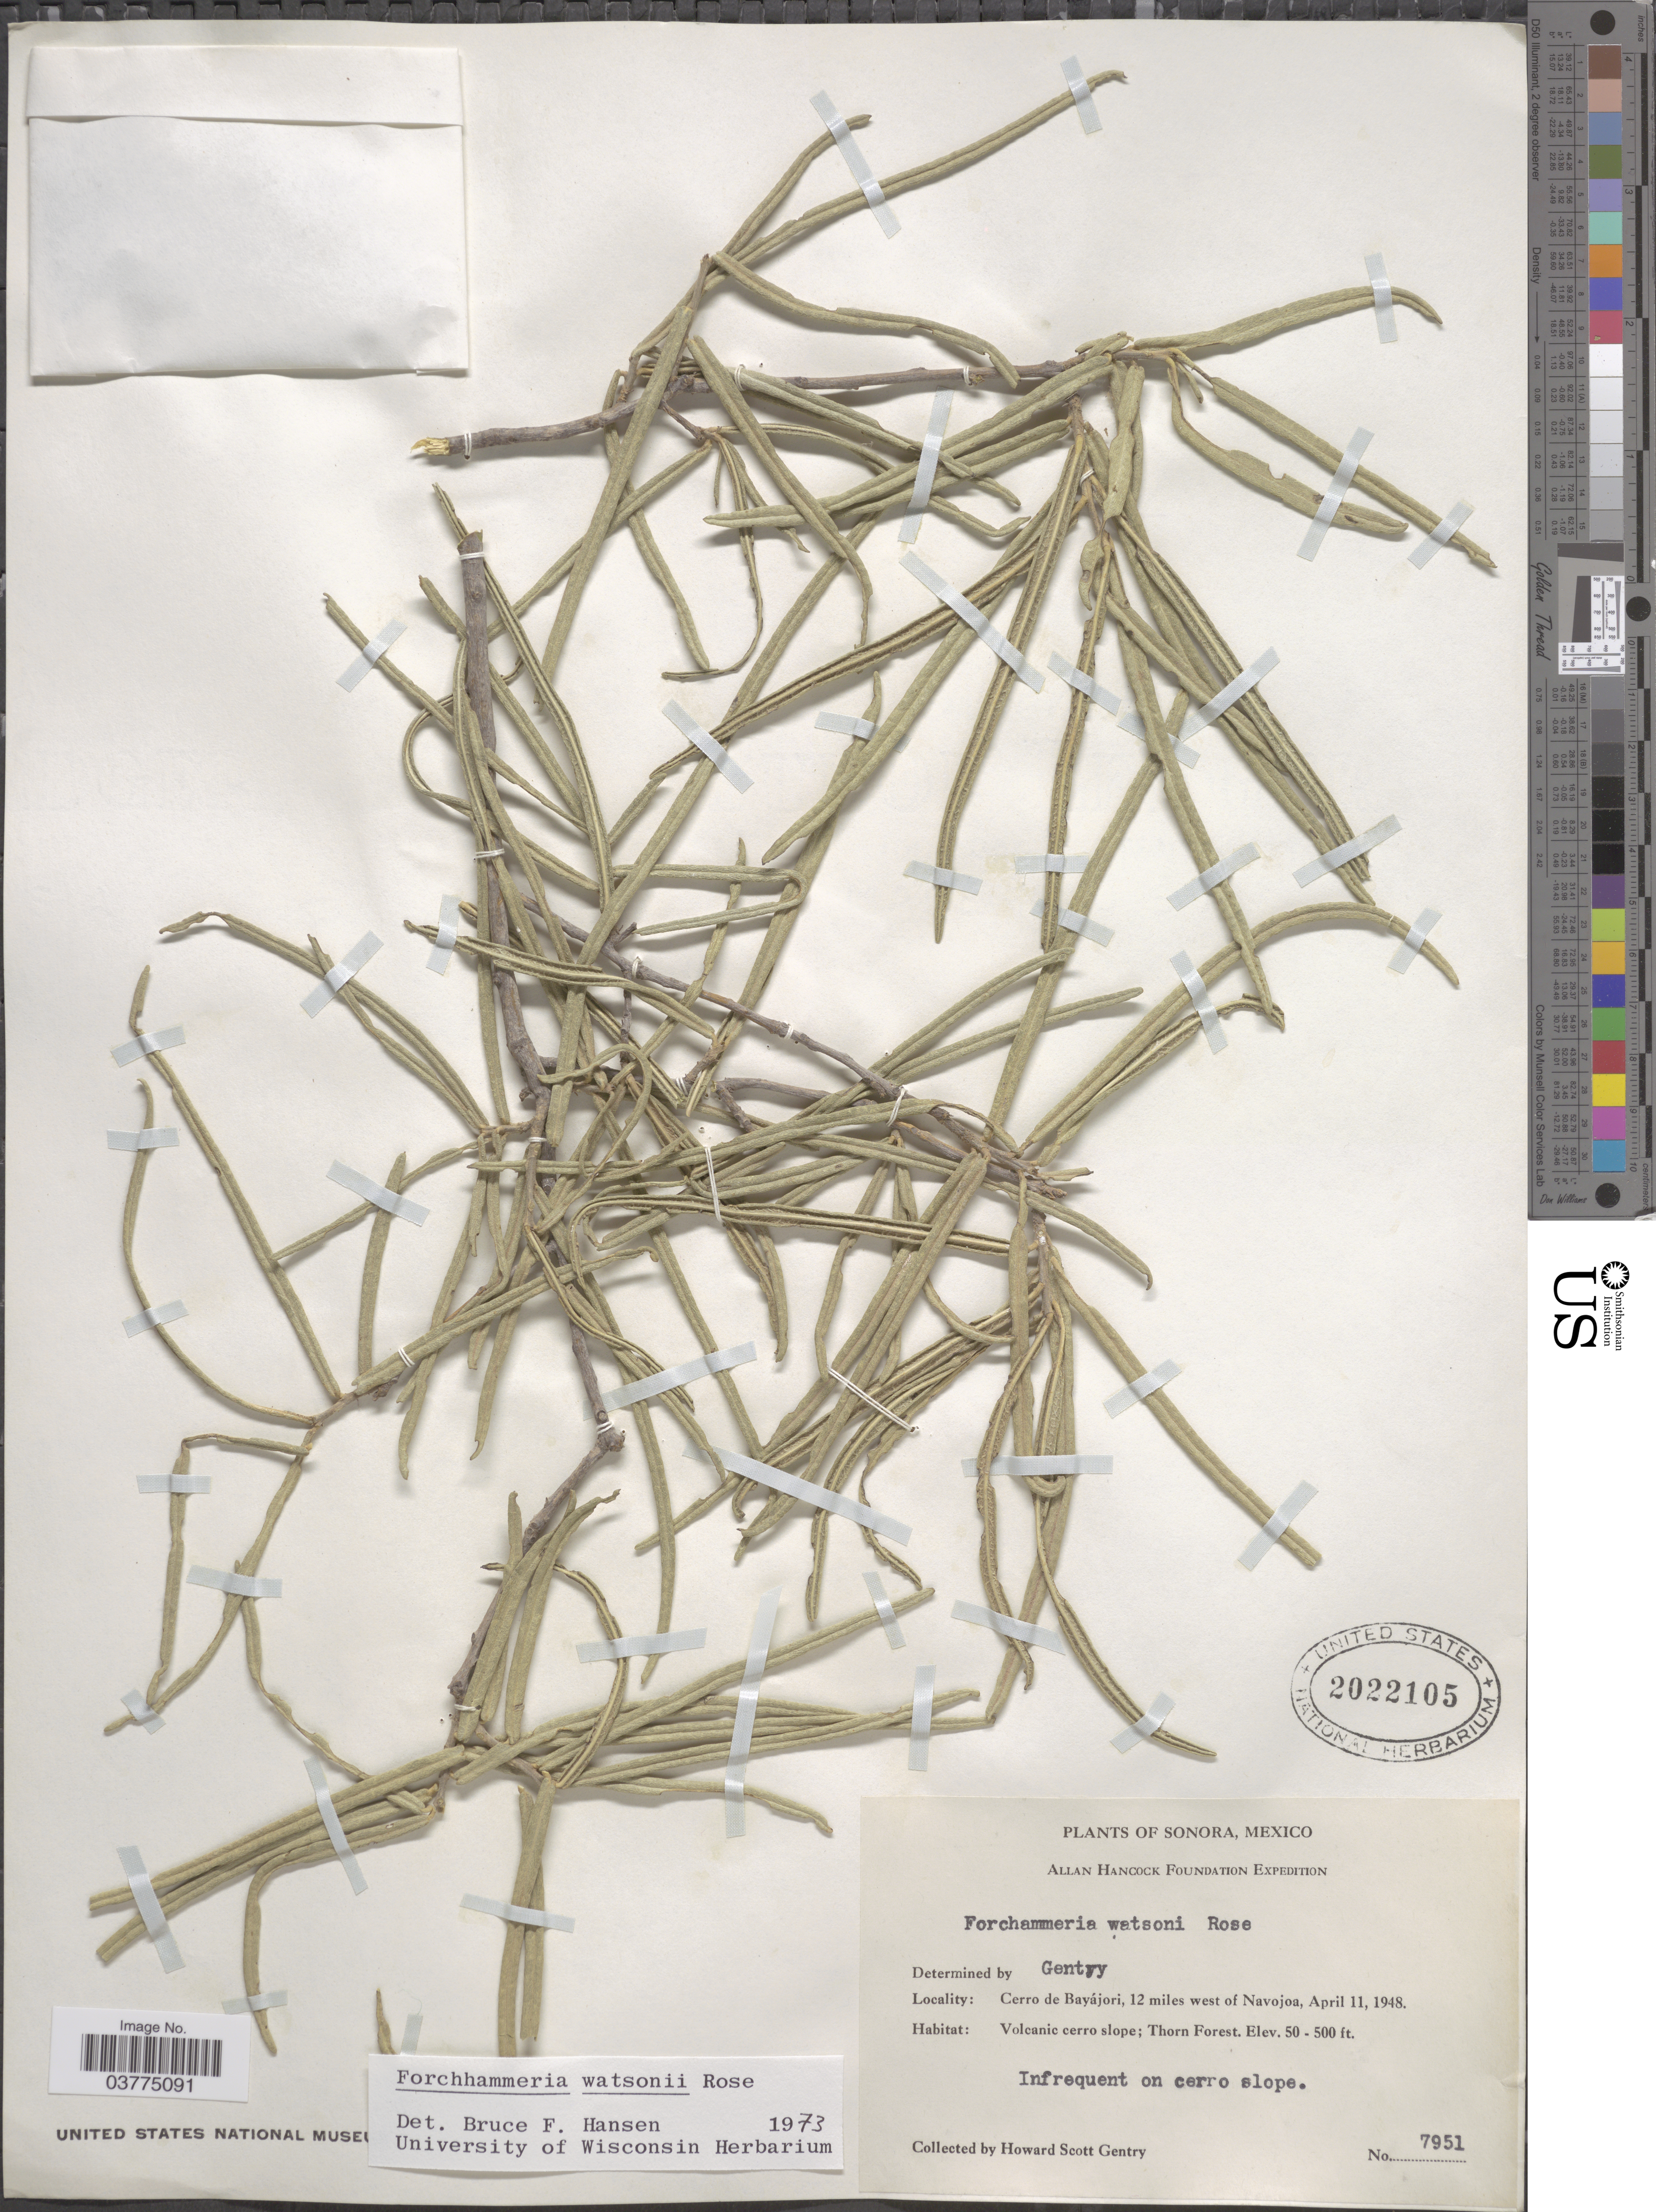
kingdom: Plantae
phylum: Tracheophyta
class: Magnoliopsida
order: Brassicales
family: Stixaceae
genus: Forchhammeria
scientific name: Forchhammeria watsonii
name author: Rose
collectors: H. S. Gentry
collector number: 7951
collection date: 1948-04-11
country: Mexico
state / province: Sonora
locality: Cerro de Bayájori, 12 miles west of Navojoa. Volcanic cerro slope; Thorn Forest.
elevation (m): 15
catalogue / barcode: US 2022105